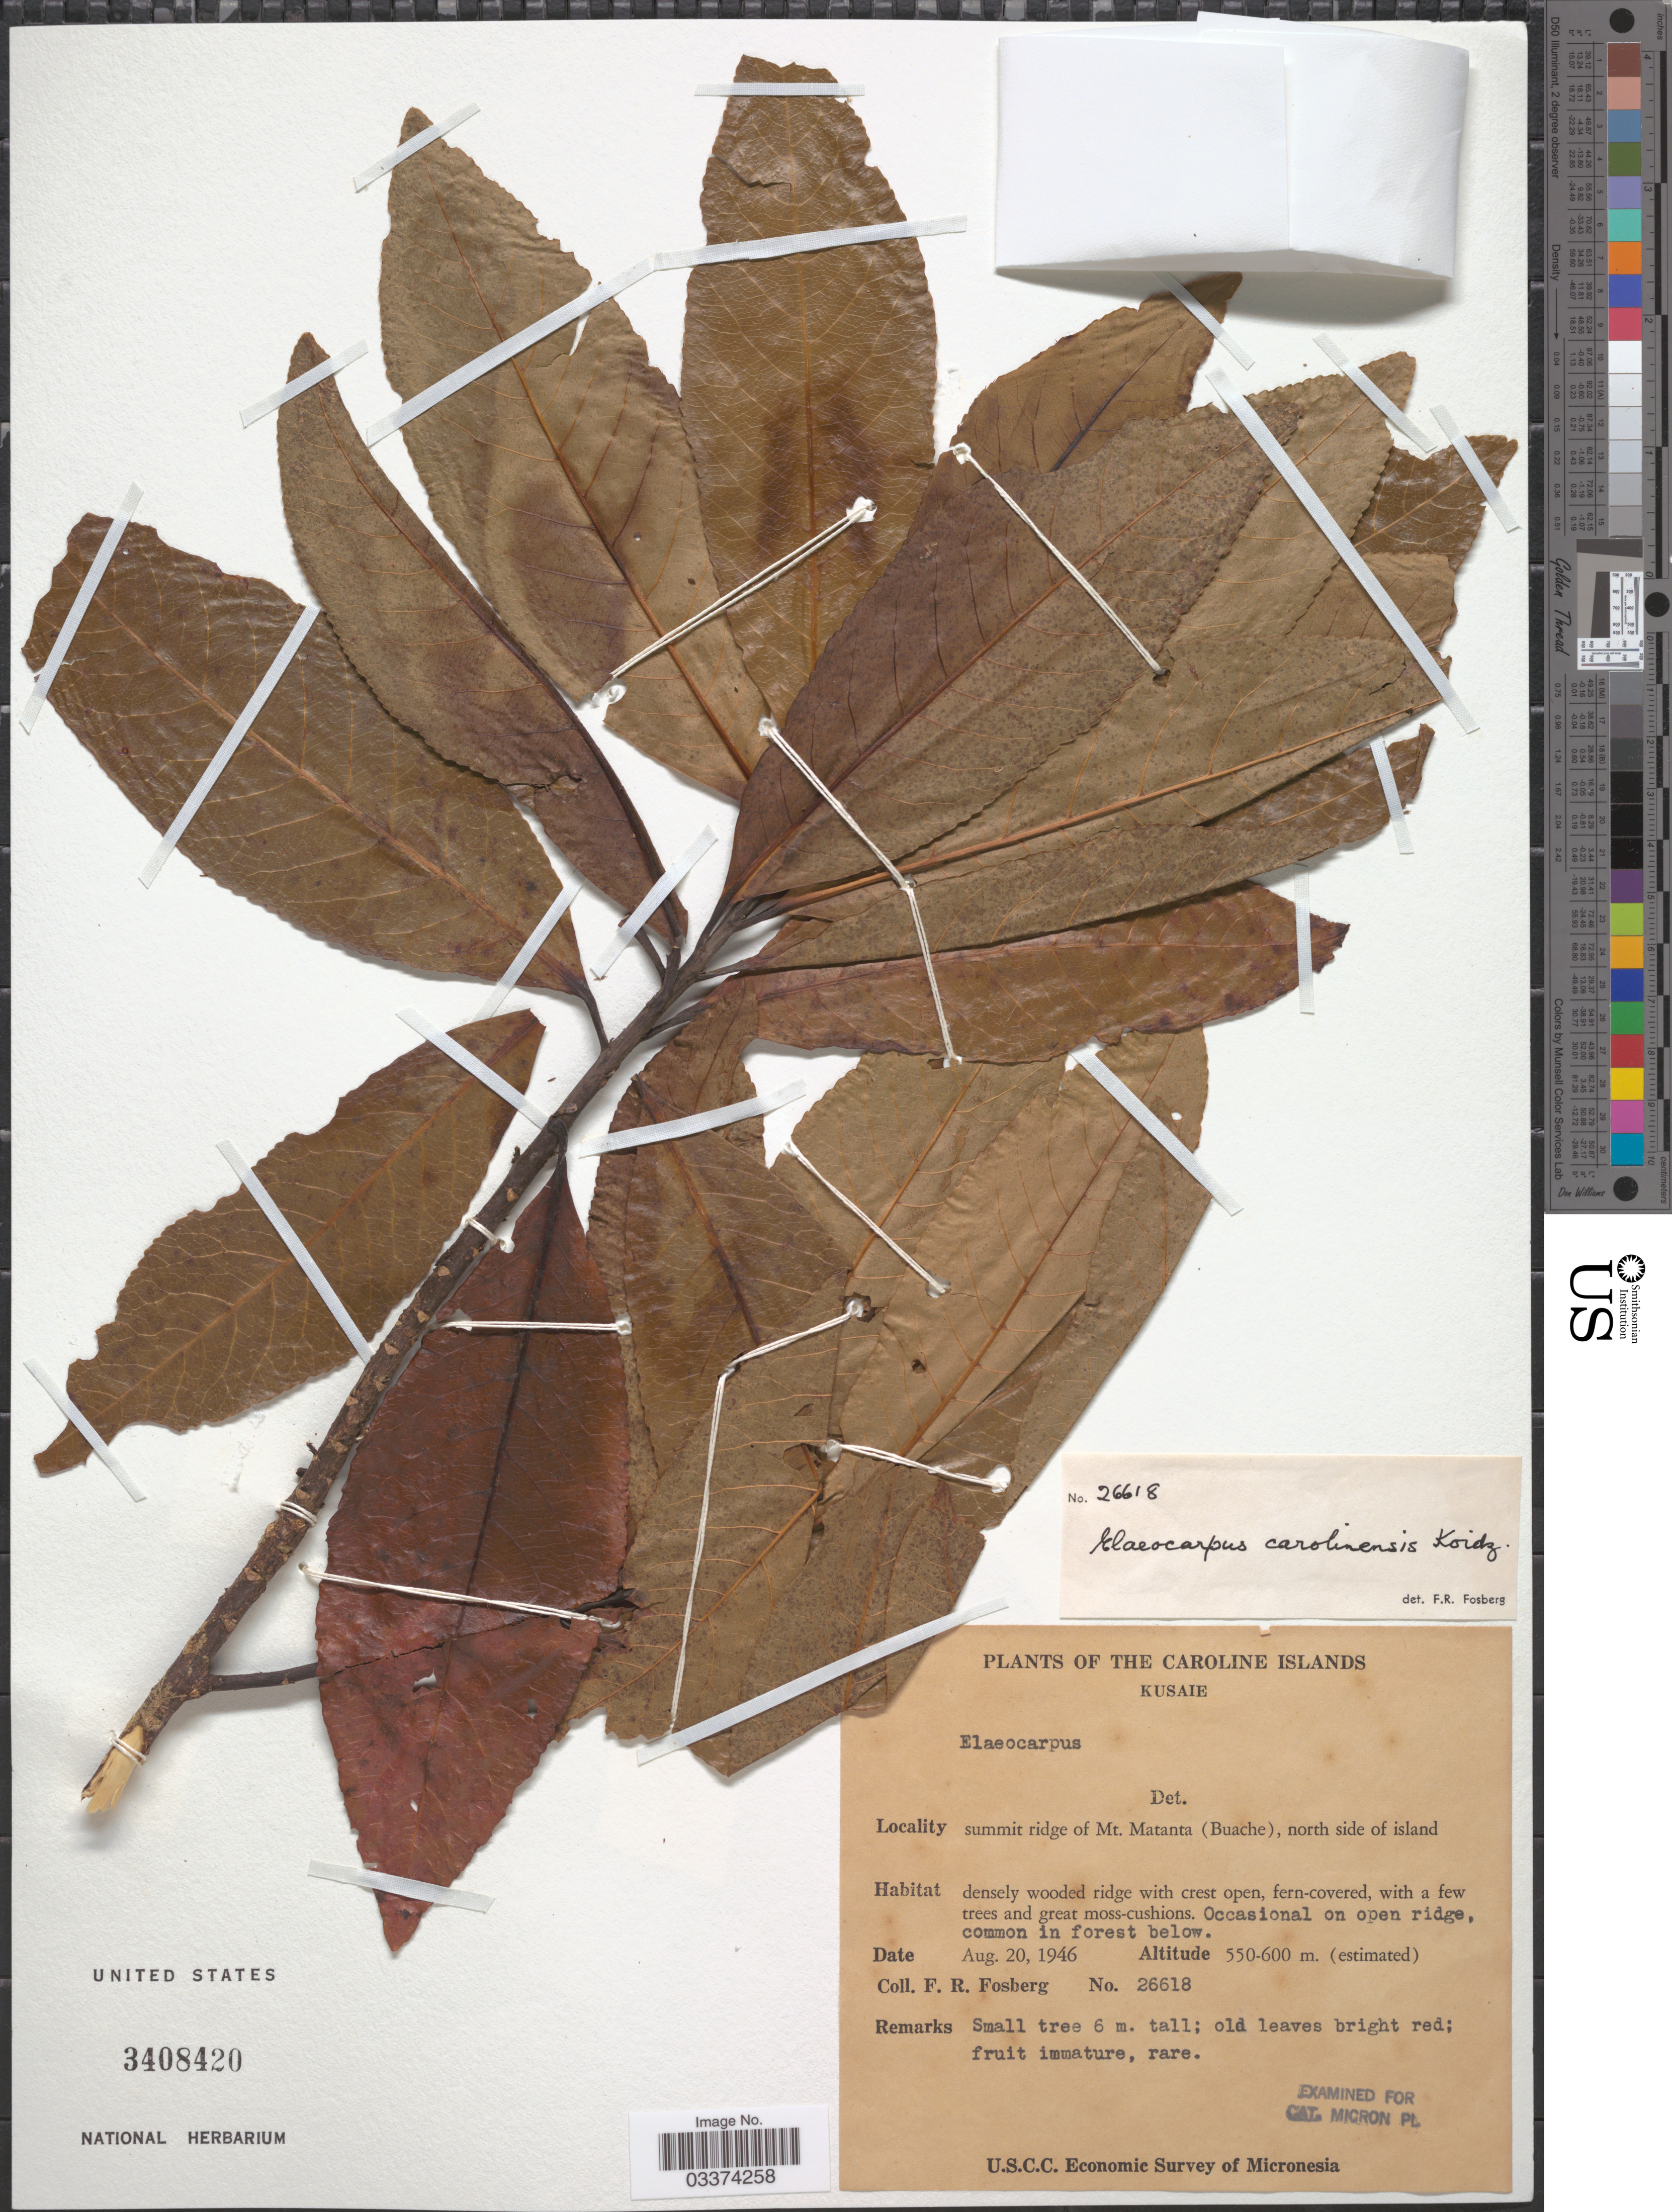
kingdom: Plantae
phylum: Tracheophyta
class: Magnoliopsida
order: Oxalidales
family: Elaeocarpaceae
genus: Elaeocarpus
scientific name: Elaeocarpus carolinensis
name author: Koidz.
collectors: F. R. Fosberg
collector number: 26618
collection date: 1946-08-20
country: Micronesia, Federated States of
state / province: Kosrae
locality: The Caroline Islands. Kusaie. Summit ridge of Mt. Matanta (Buache), north side of island.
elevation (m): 550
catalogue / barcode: US 3408420